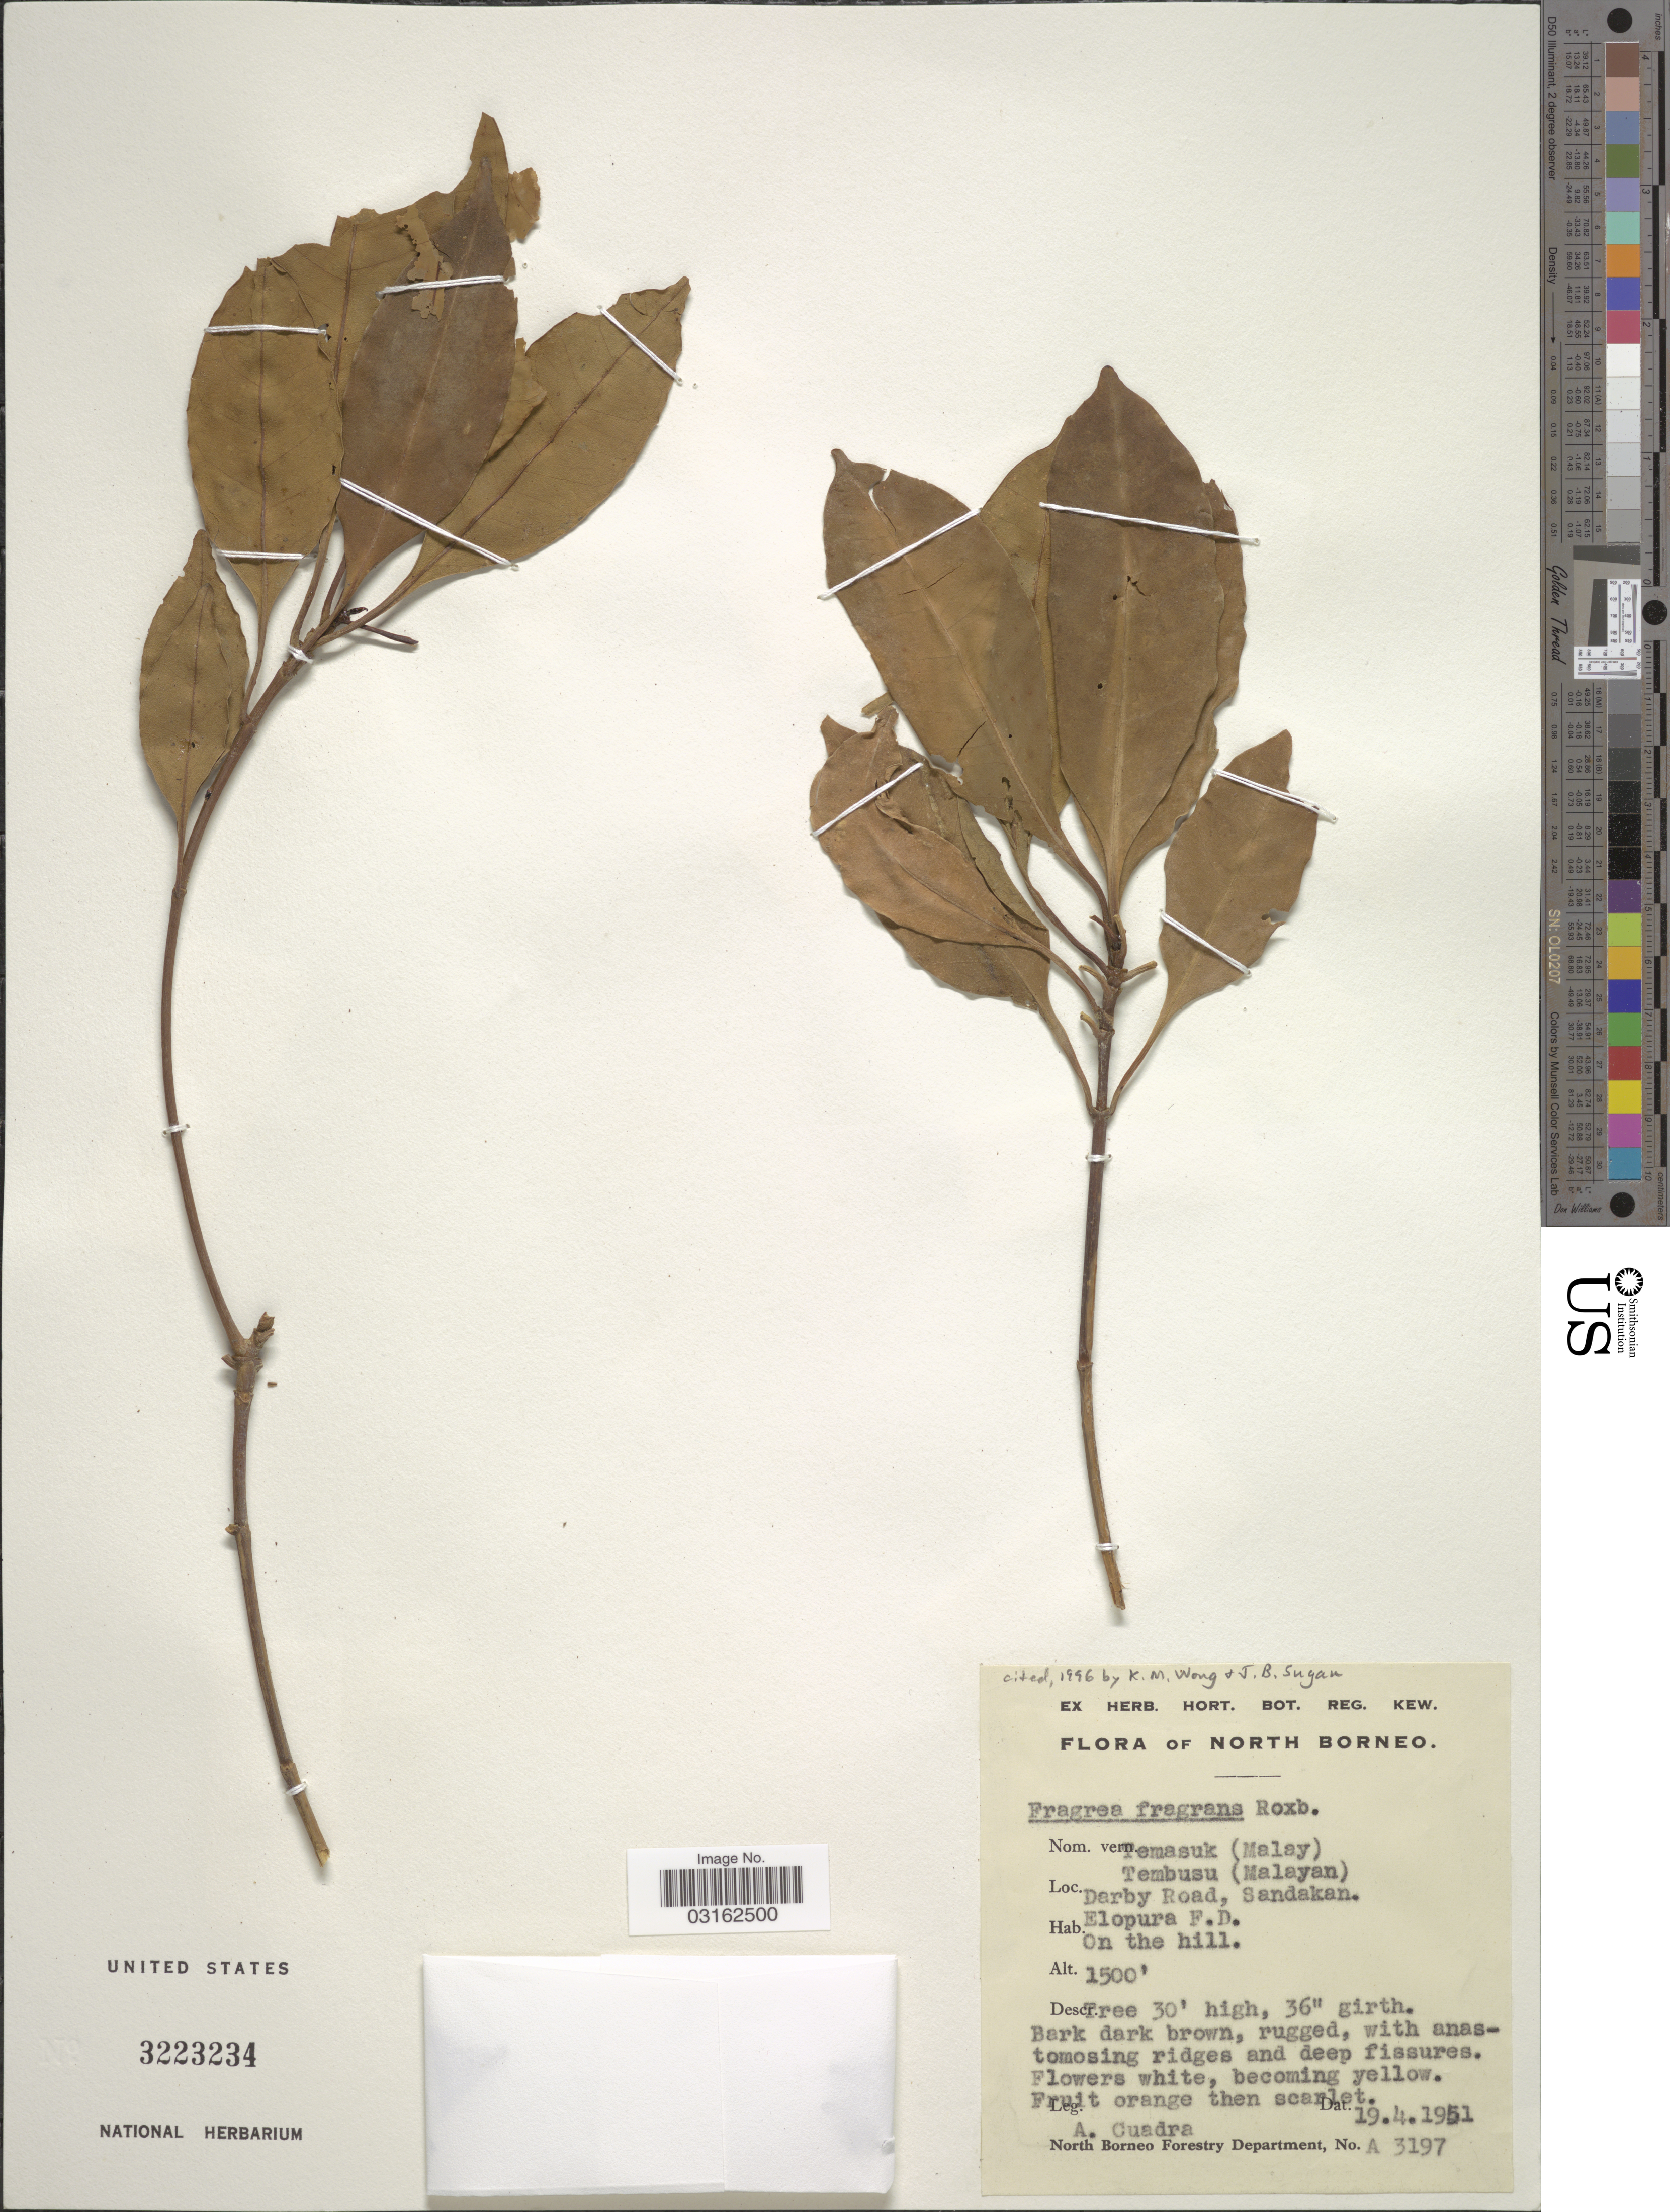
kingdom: Plantae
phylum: Tracheophyta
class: Magnoliopsida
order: Gentianales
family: Gentianaceae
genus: Fagraea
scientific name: Fagraea fragrans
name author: Roxb.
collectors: A. Cuadra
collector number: A3197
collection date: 1951-04-19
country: Malaysia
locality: North Borneo. Darby Road, Sandakan. Elopura F.D. On the hill.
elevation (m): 457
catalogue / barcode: US 3223234